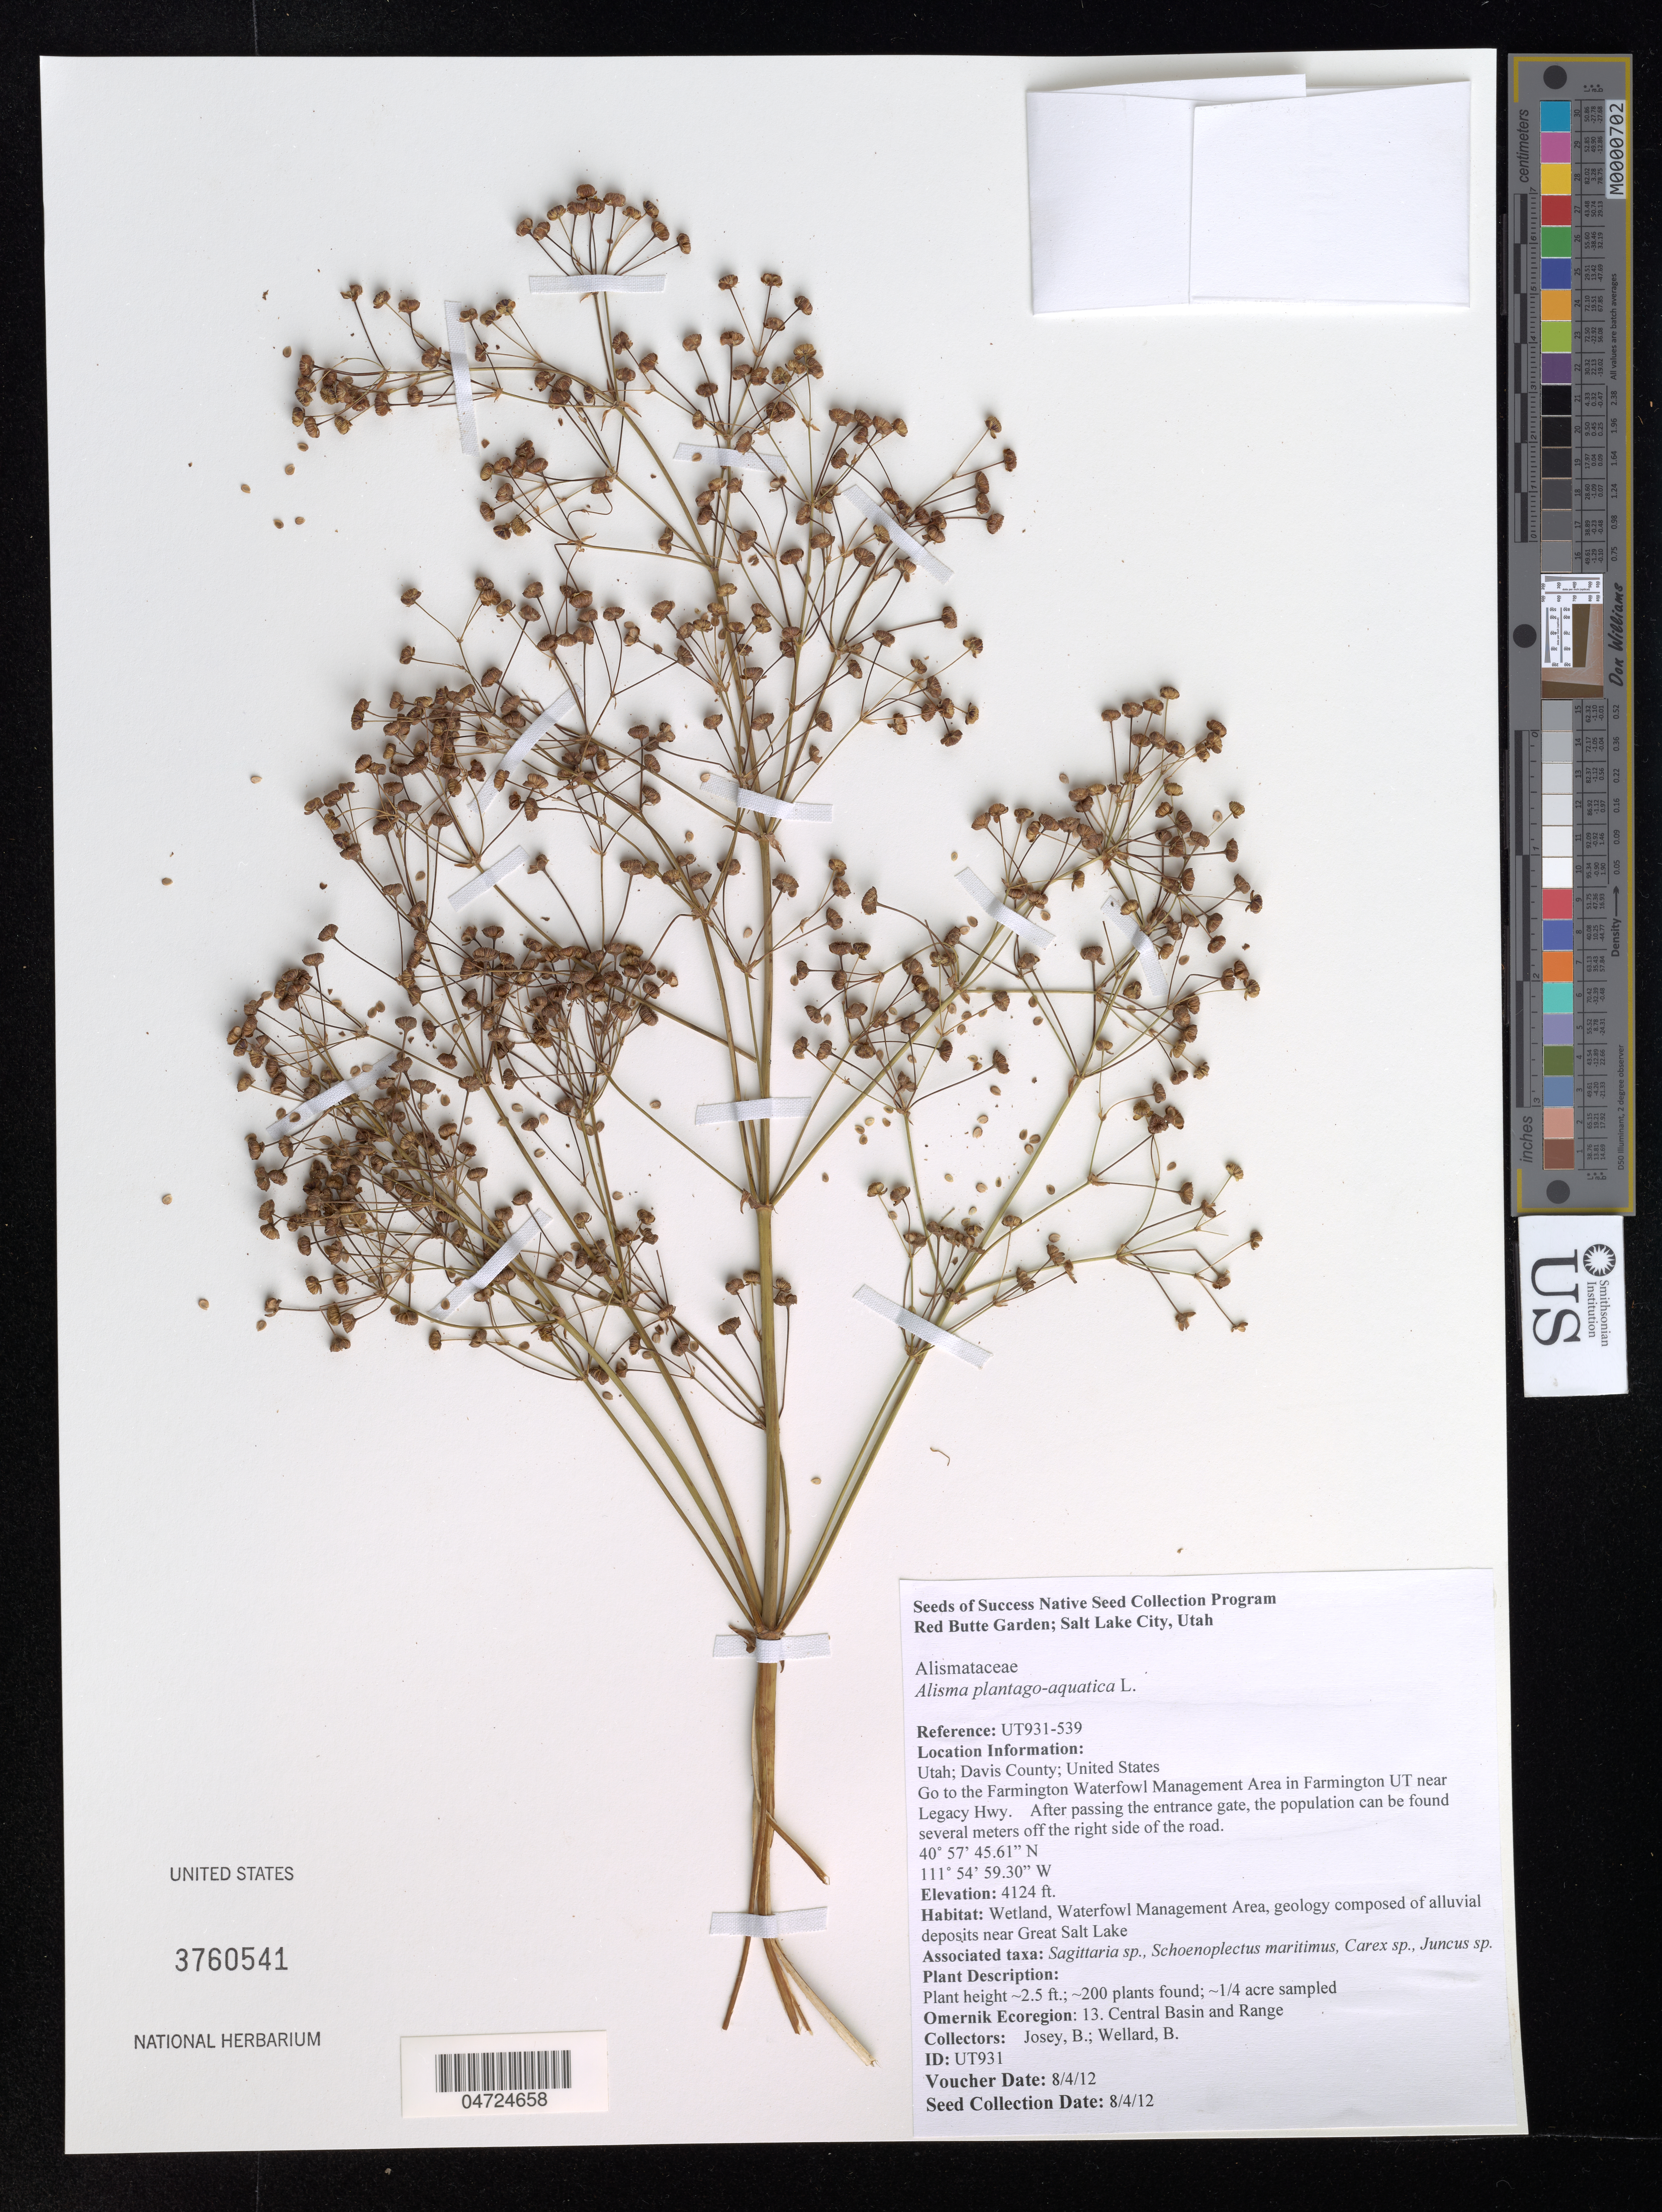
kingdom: Plantae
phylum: Tracheophyta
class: Liliopsida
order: Alismatales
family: Alismataceae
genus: Alisma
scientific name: Alisma plantago-aquatica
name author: L.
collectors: B. Josey & B. Wellard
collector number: UT931-539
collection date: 2012-08-04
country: United States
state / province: Utah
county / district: Davis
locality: Davis County. Go to the Farmington Waterfowl Management Area in Farmington UT near Legacy Hwy. After passing the entrance gate, the population can be found several meters off the right side of the road. Omernik Ecoregion: 13. Central Basin and Range.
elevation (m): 1257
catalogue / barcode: US 3760541